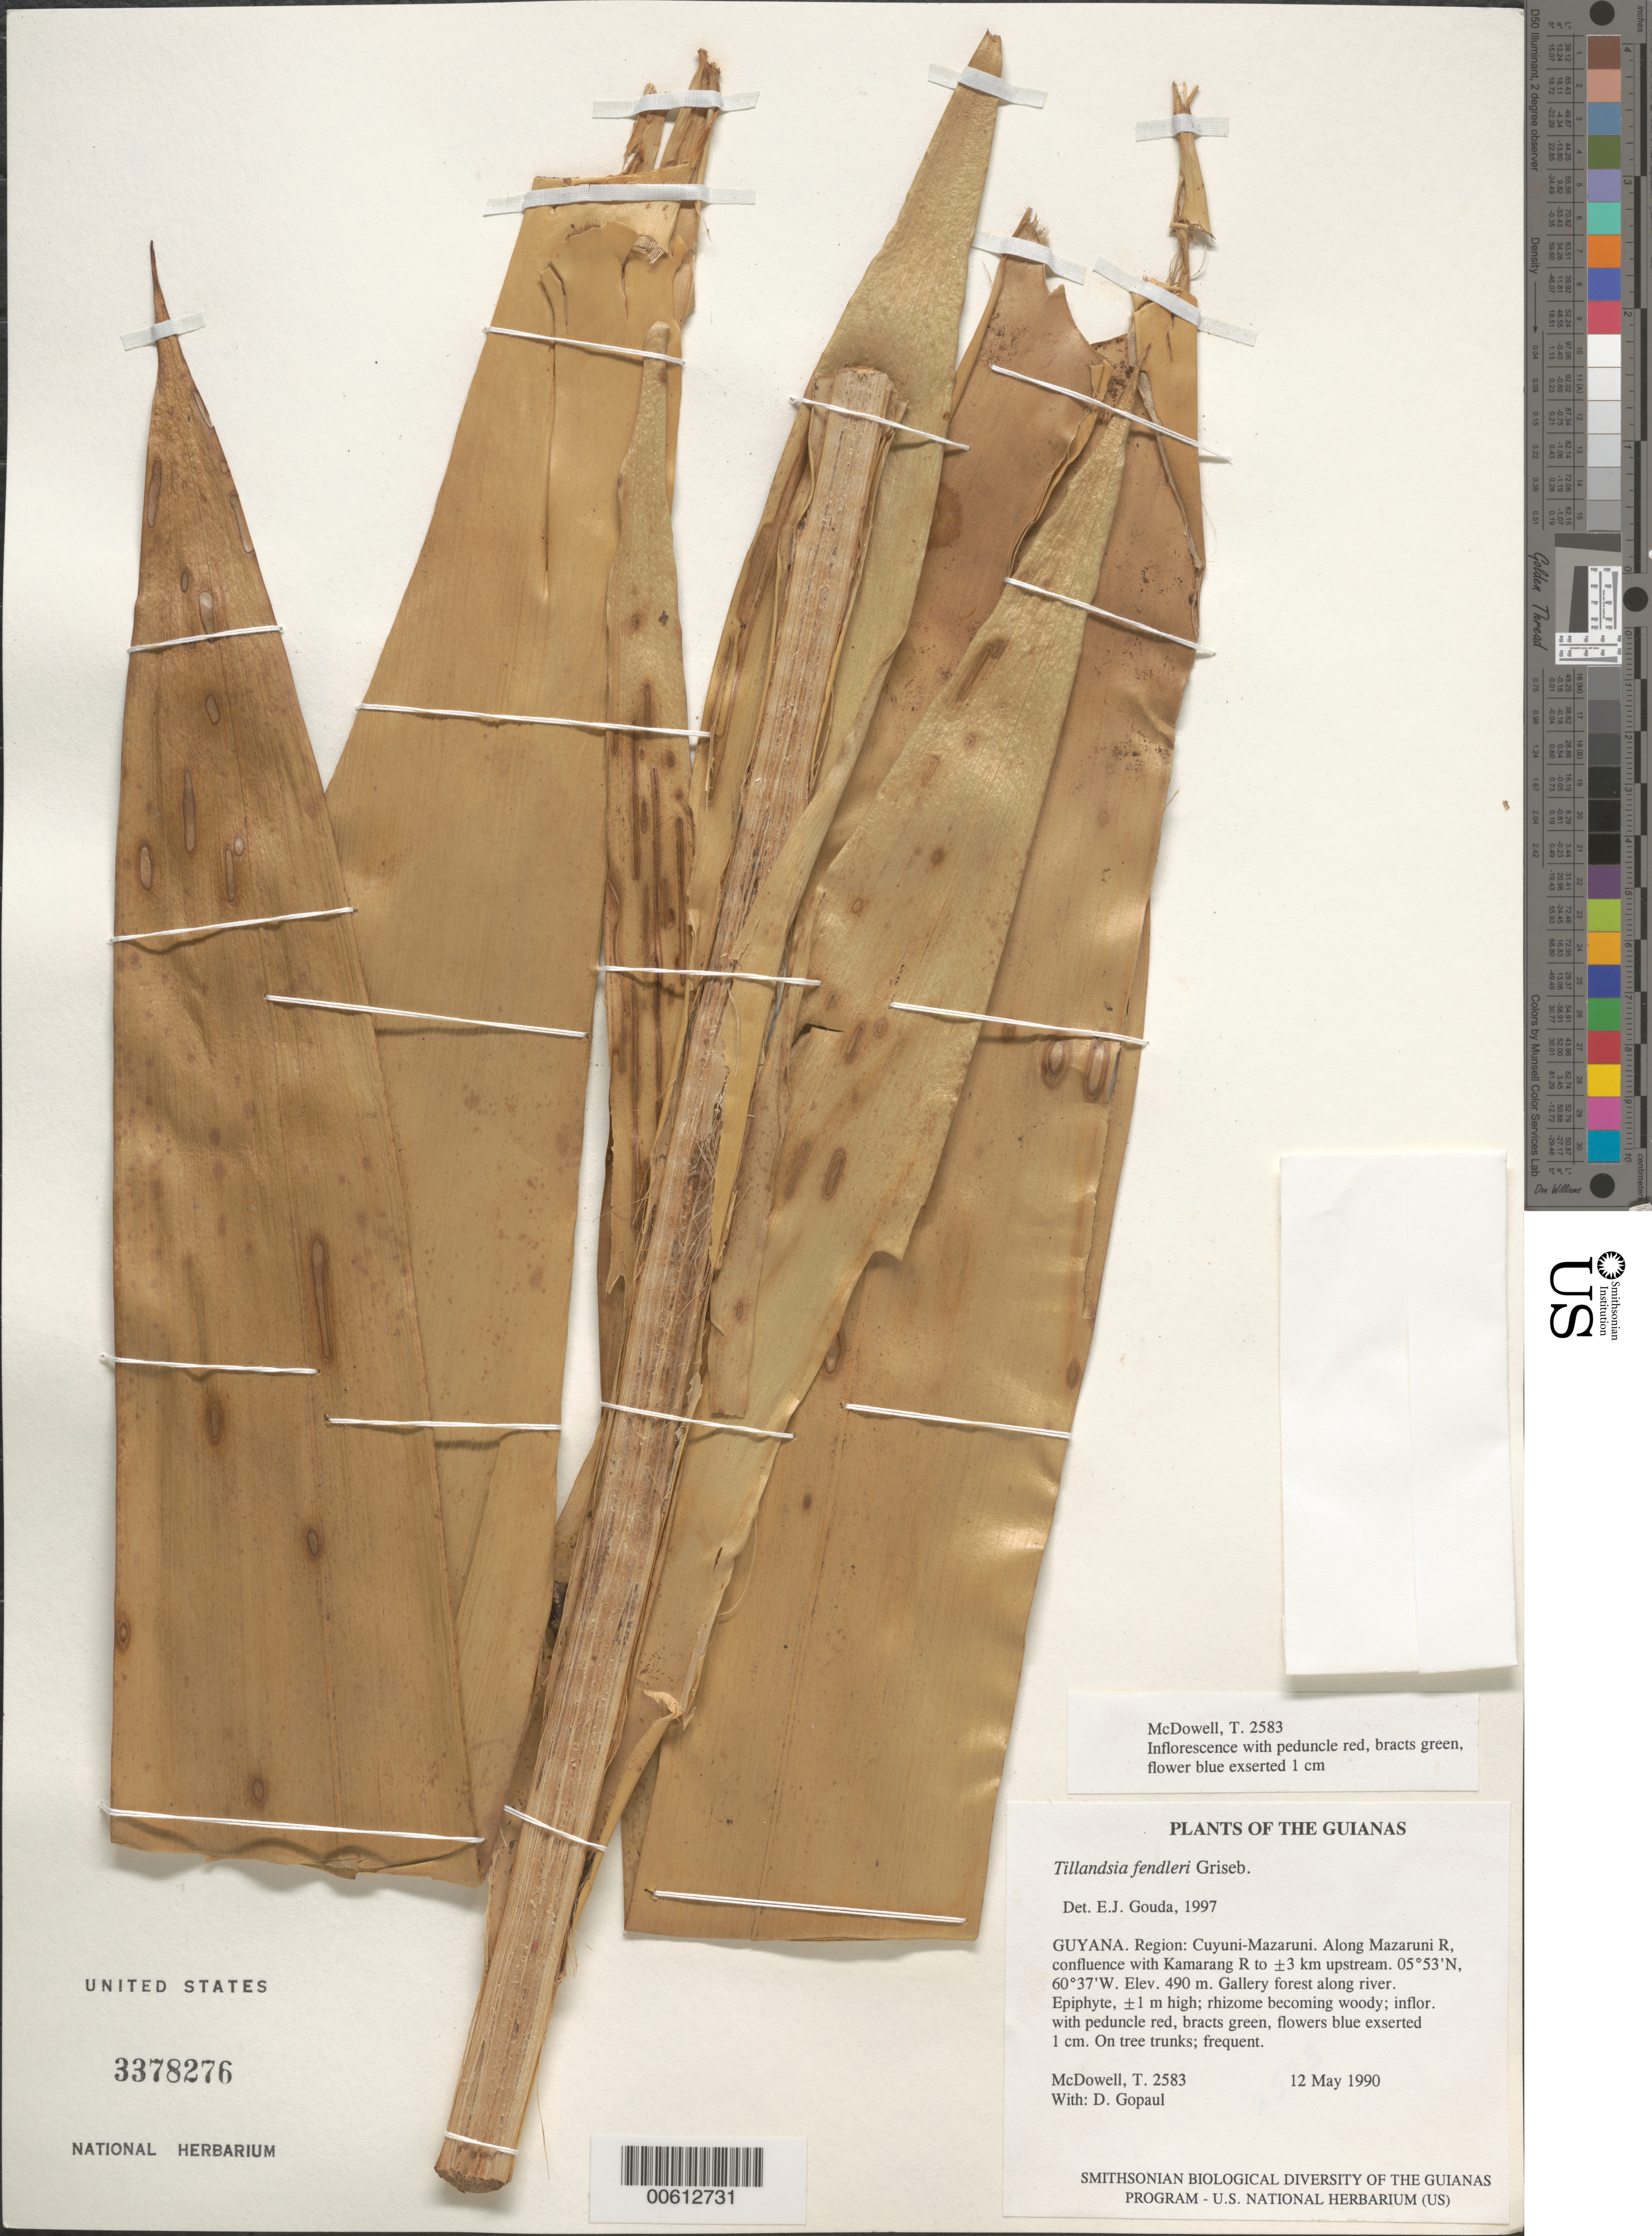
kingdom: Plantae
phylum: Tracheophyta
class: Liliopsida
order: Poales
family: Bromeliaceae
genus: Tillandsia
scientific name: Tillandsia fendleri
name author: Griseb.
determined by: Gouda, E. J.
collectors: T. McDowell & D. Gopaul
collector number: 2583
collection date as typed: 12 May 1990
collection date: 1990-05-12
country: Guyana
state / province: Cuyuni-Mazaruni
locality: Along Mazaruni R, confluence with Kamarang R to ±3 km upstream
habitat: Gallery forest along river, river very high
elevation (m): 490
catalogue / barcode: US 3378276